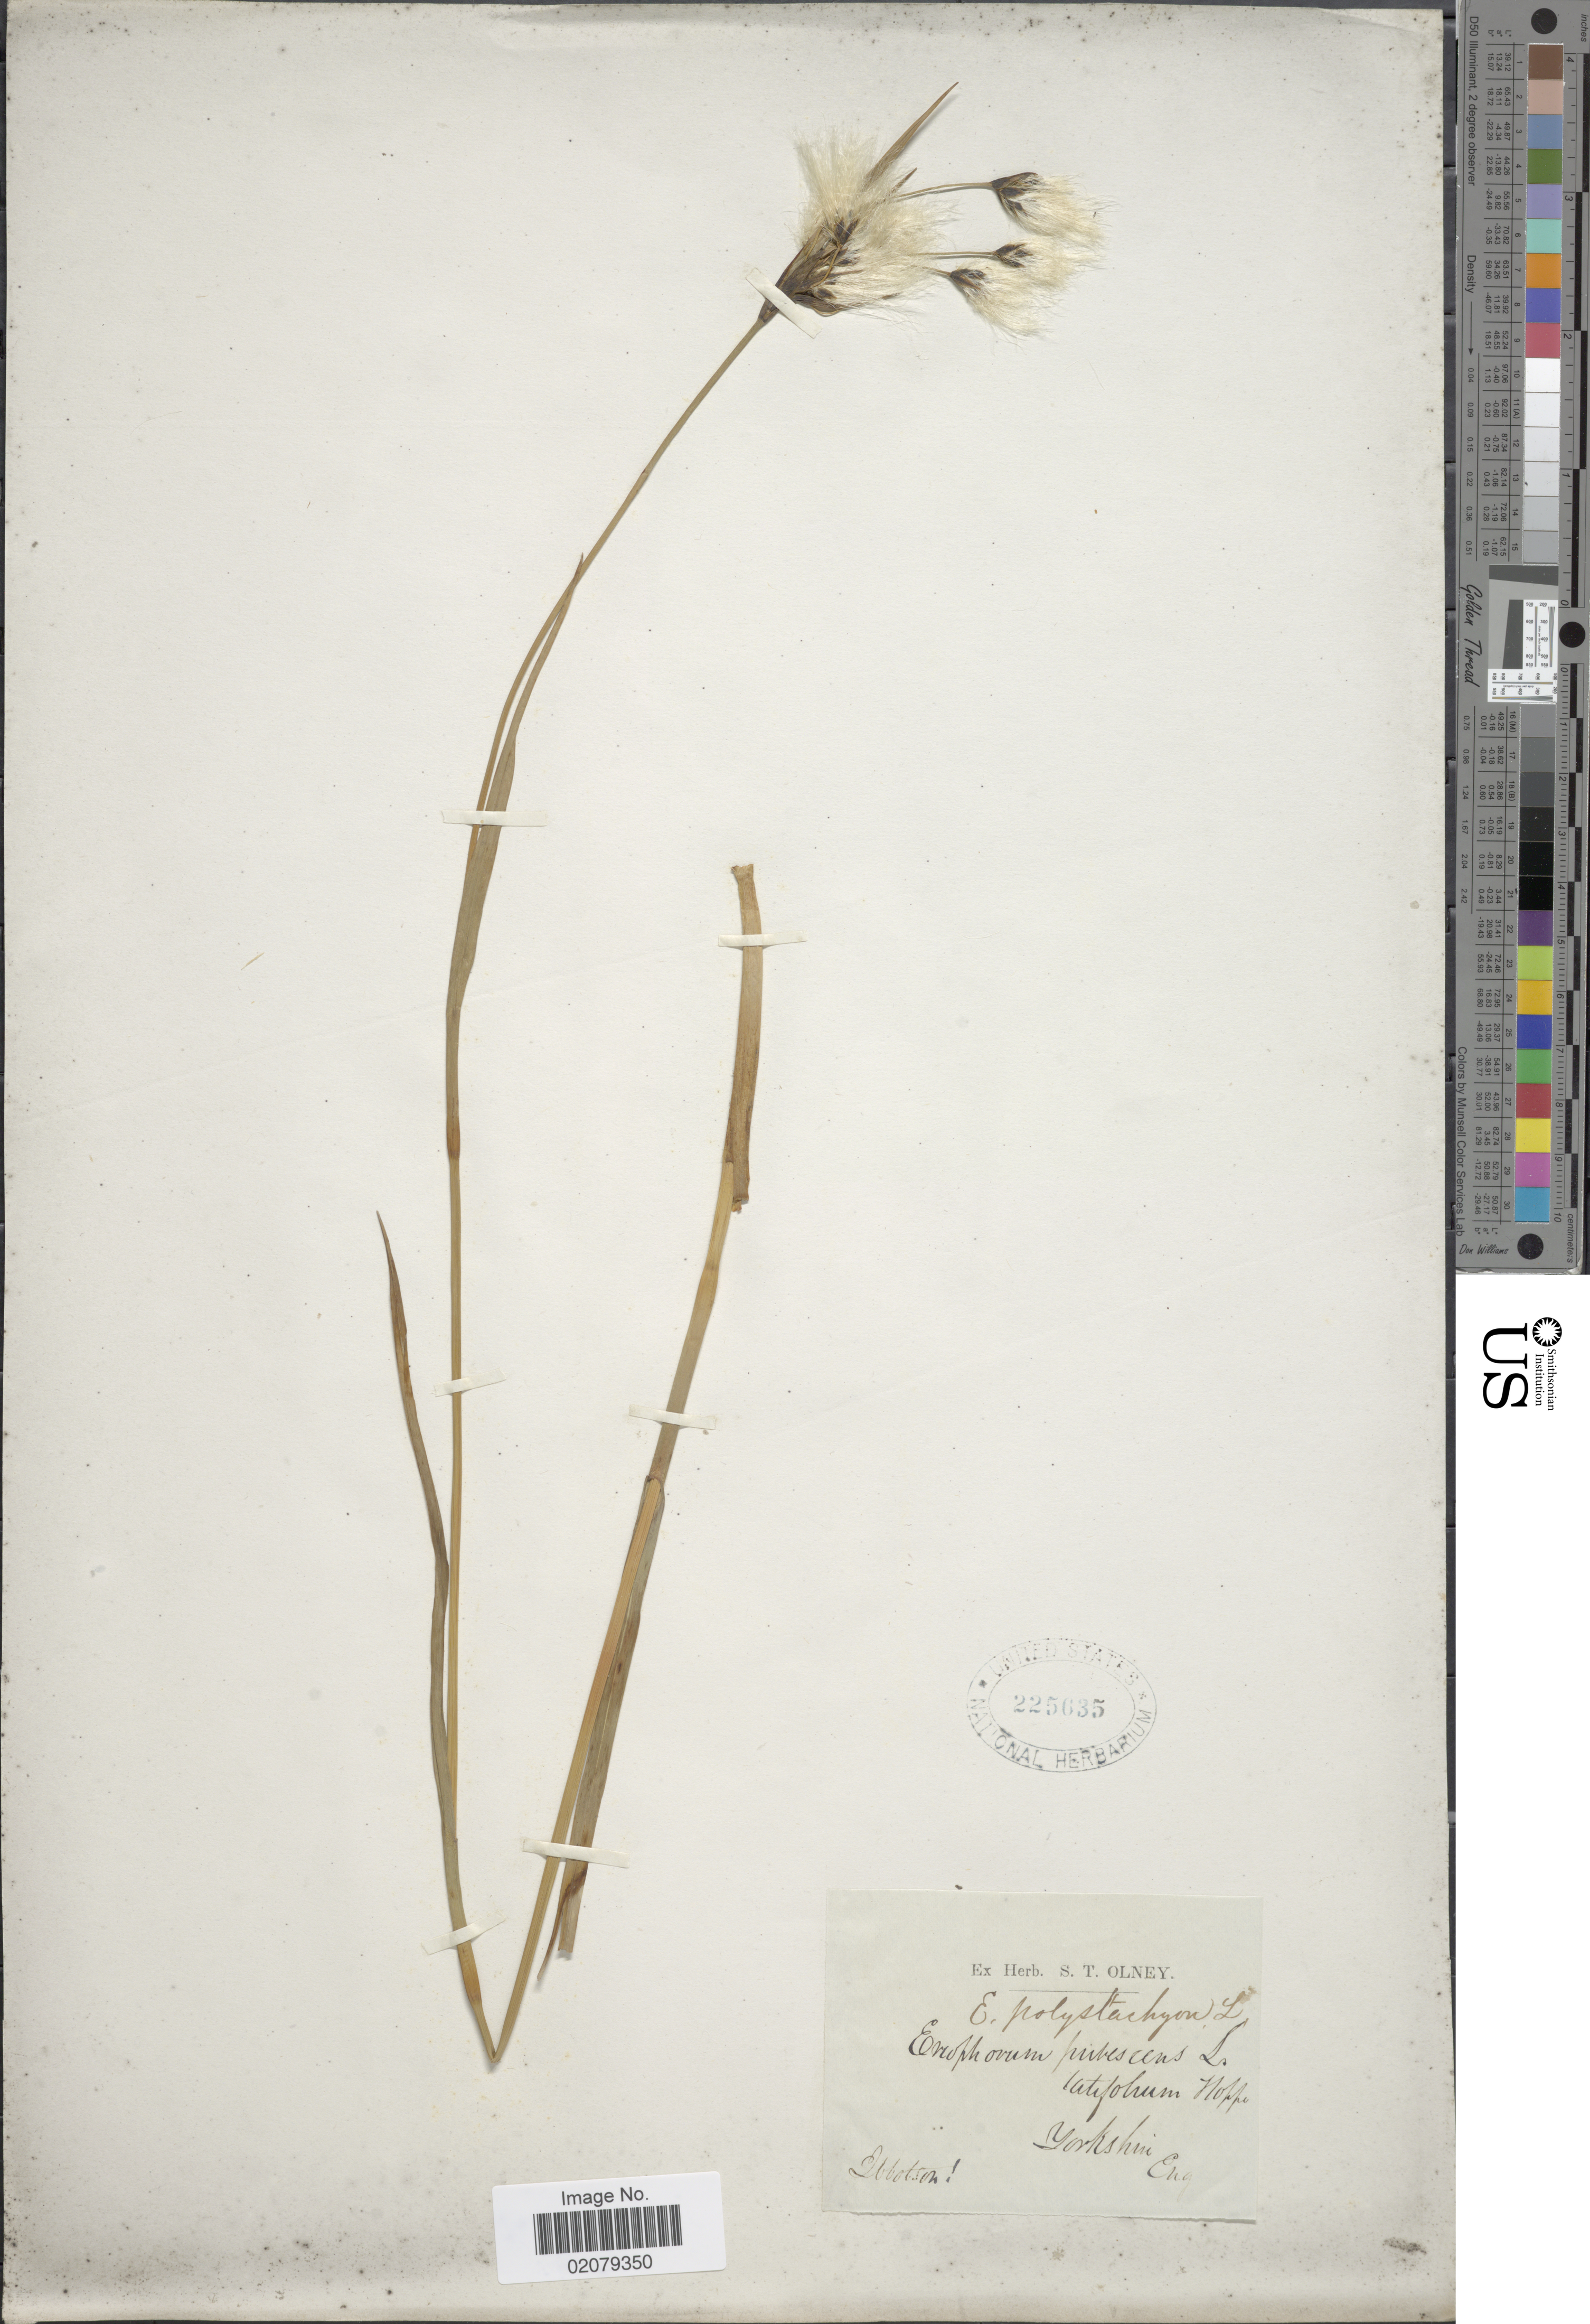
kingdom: Plantae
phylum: Tracheophyta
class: Liliopsida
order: Poales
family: Cyperaceae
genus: Eriophorum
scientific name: Eriophorum angustifolium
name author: Honck.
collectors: Ex herb. S. T. Olney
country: United Kingdom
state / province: England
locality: Yorkshire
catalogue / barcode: US 225635